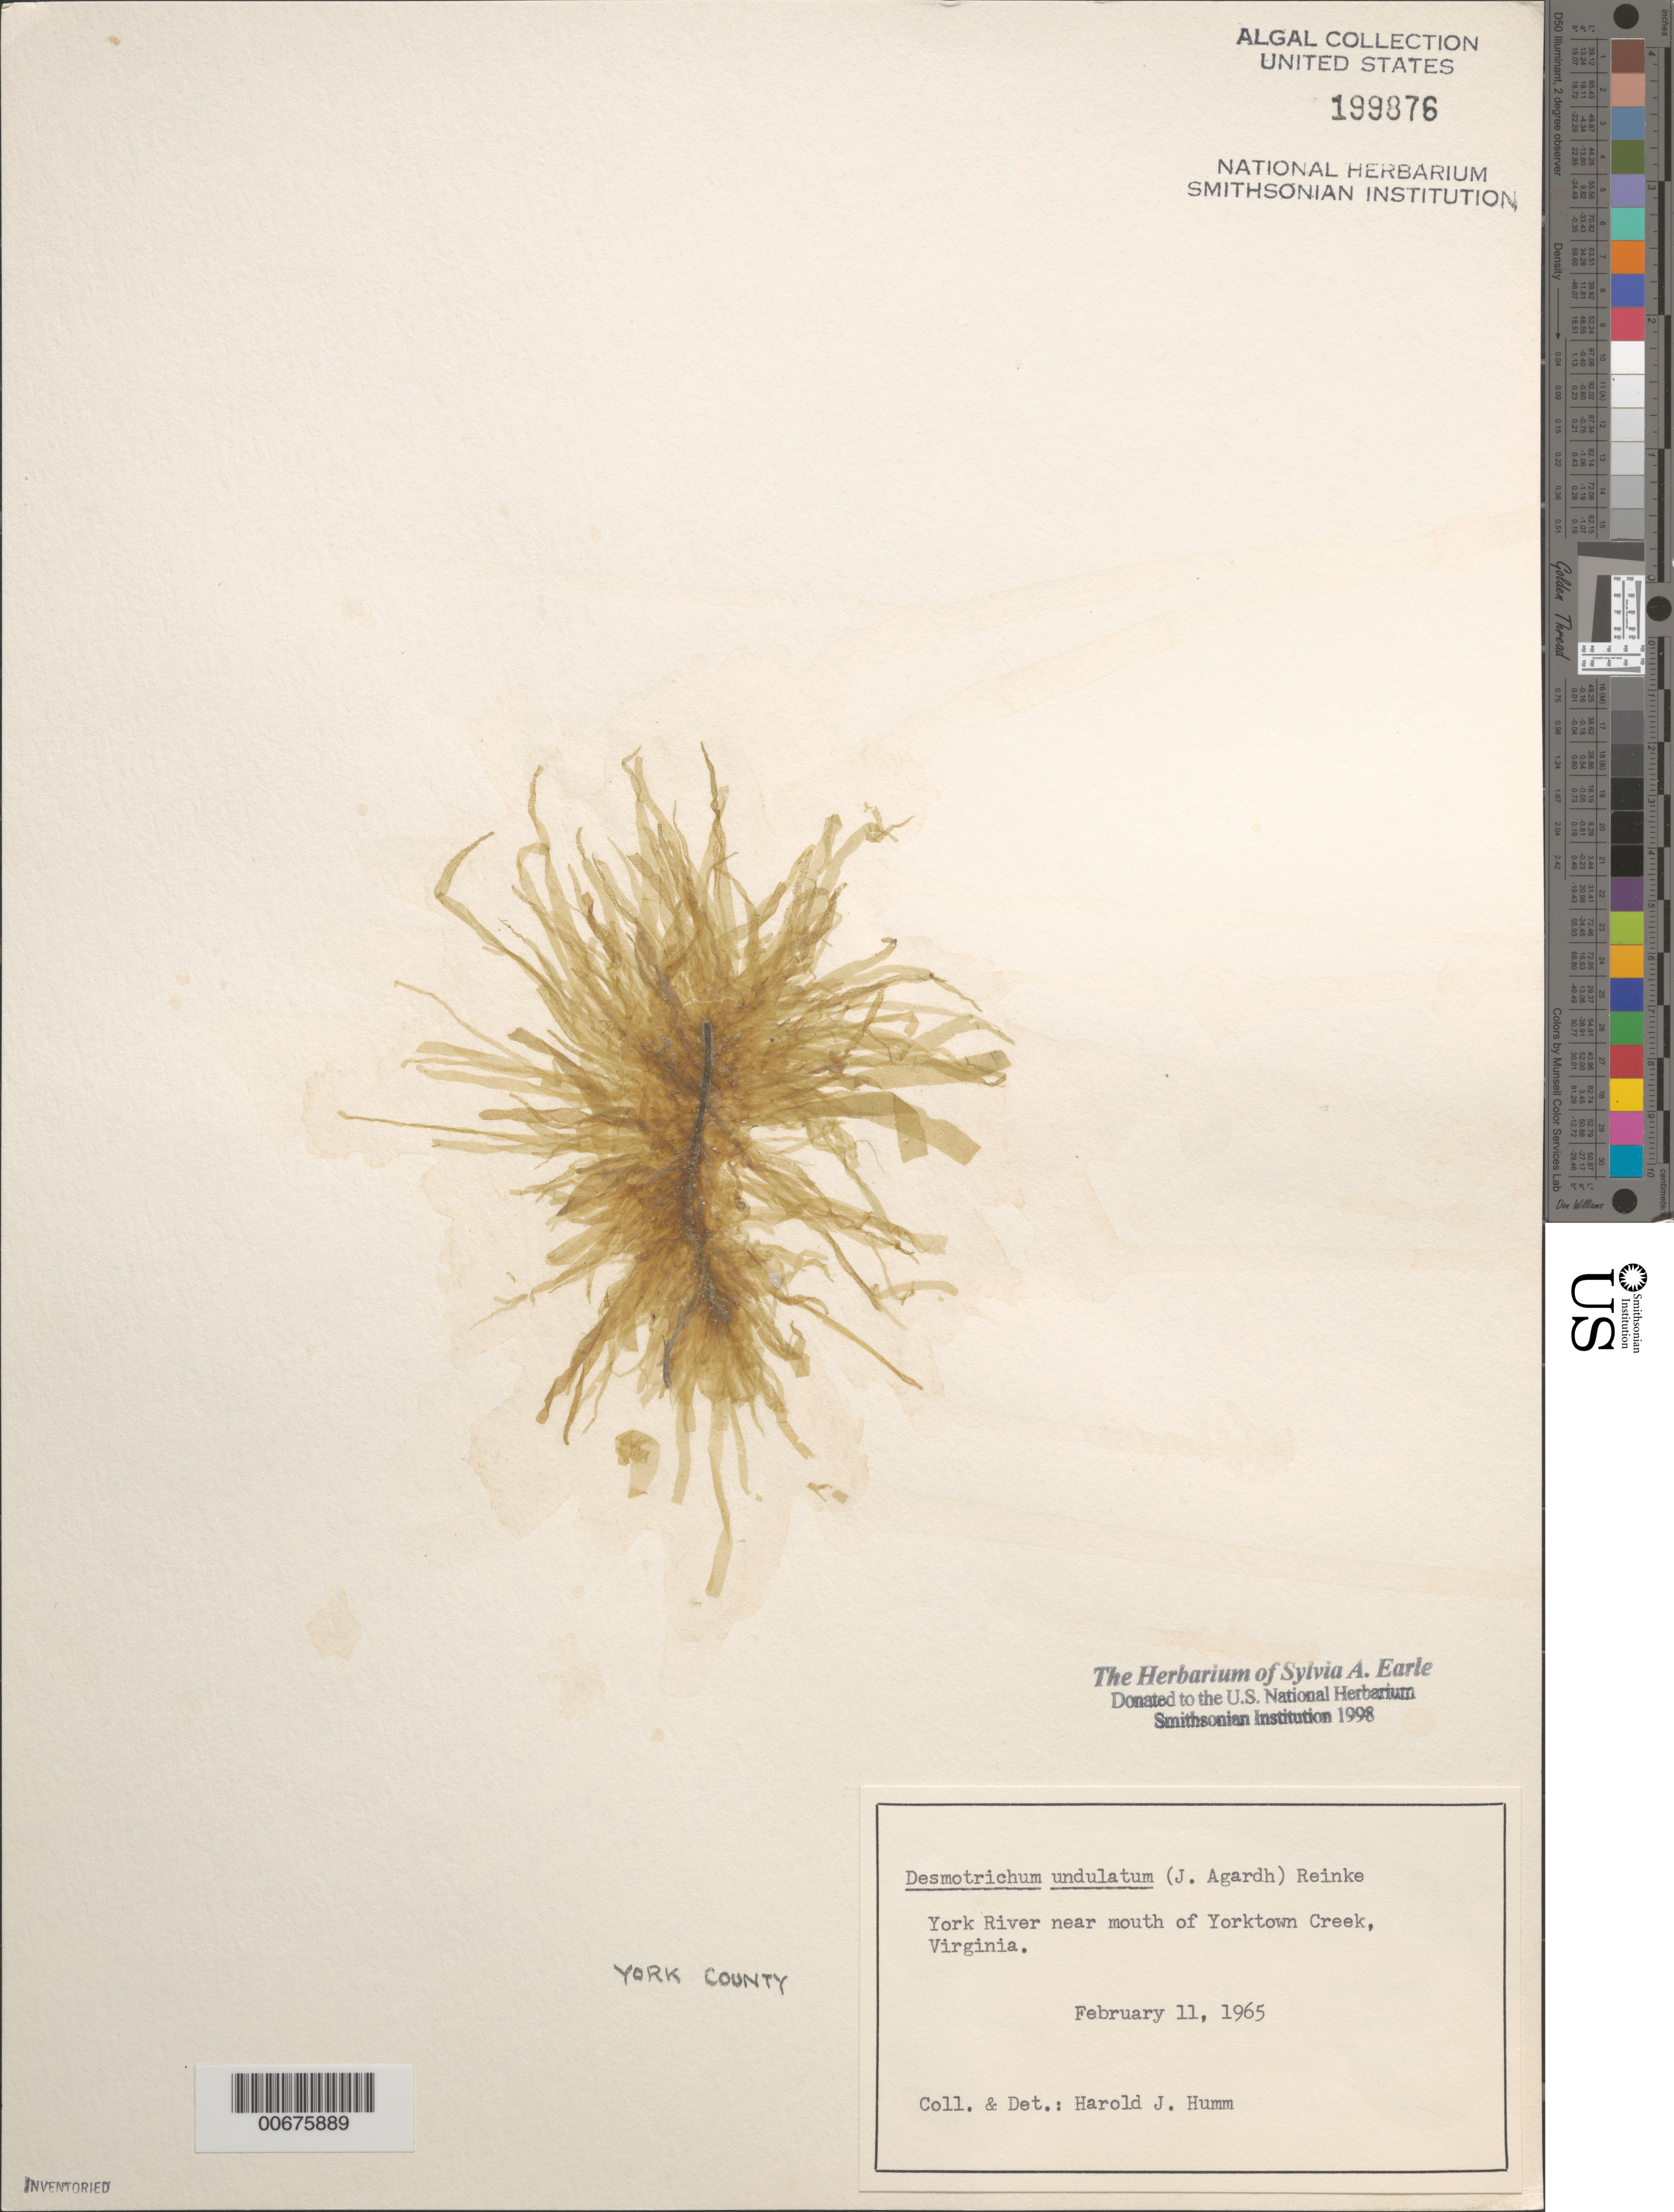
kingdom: Chromista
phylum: Ochrophyta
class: Phaeophyceae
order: Ectocarpales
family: Chordariaceae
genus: Punctaria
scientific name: Punctaria tenuissima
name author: (C. Agardh)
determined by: Algae name updating Project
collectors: H. J. Humm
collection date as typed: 11 Feb 1965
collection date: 1965-02-11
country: United States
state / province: Virginia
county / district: York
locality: Yorktown River, near Yorktown Creek mouth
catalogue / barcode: US 199876